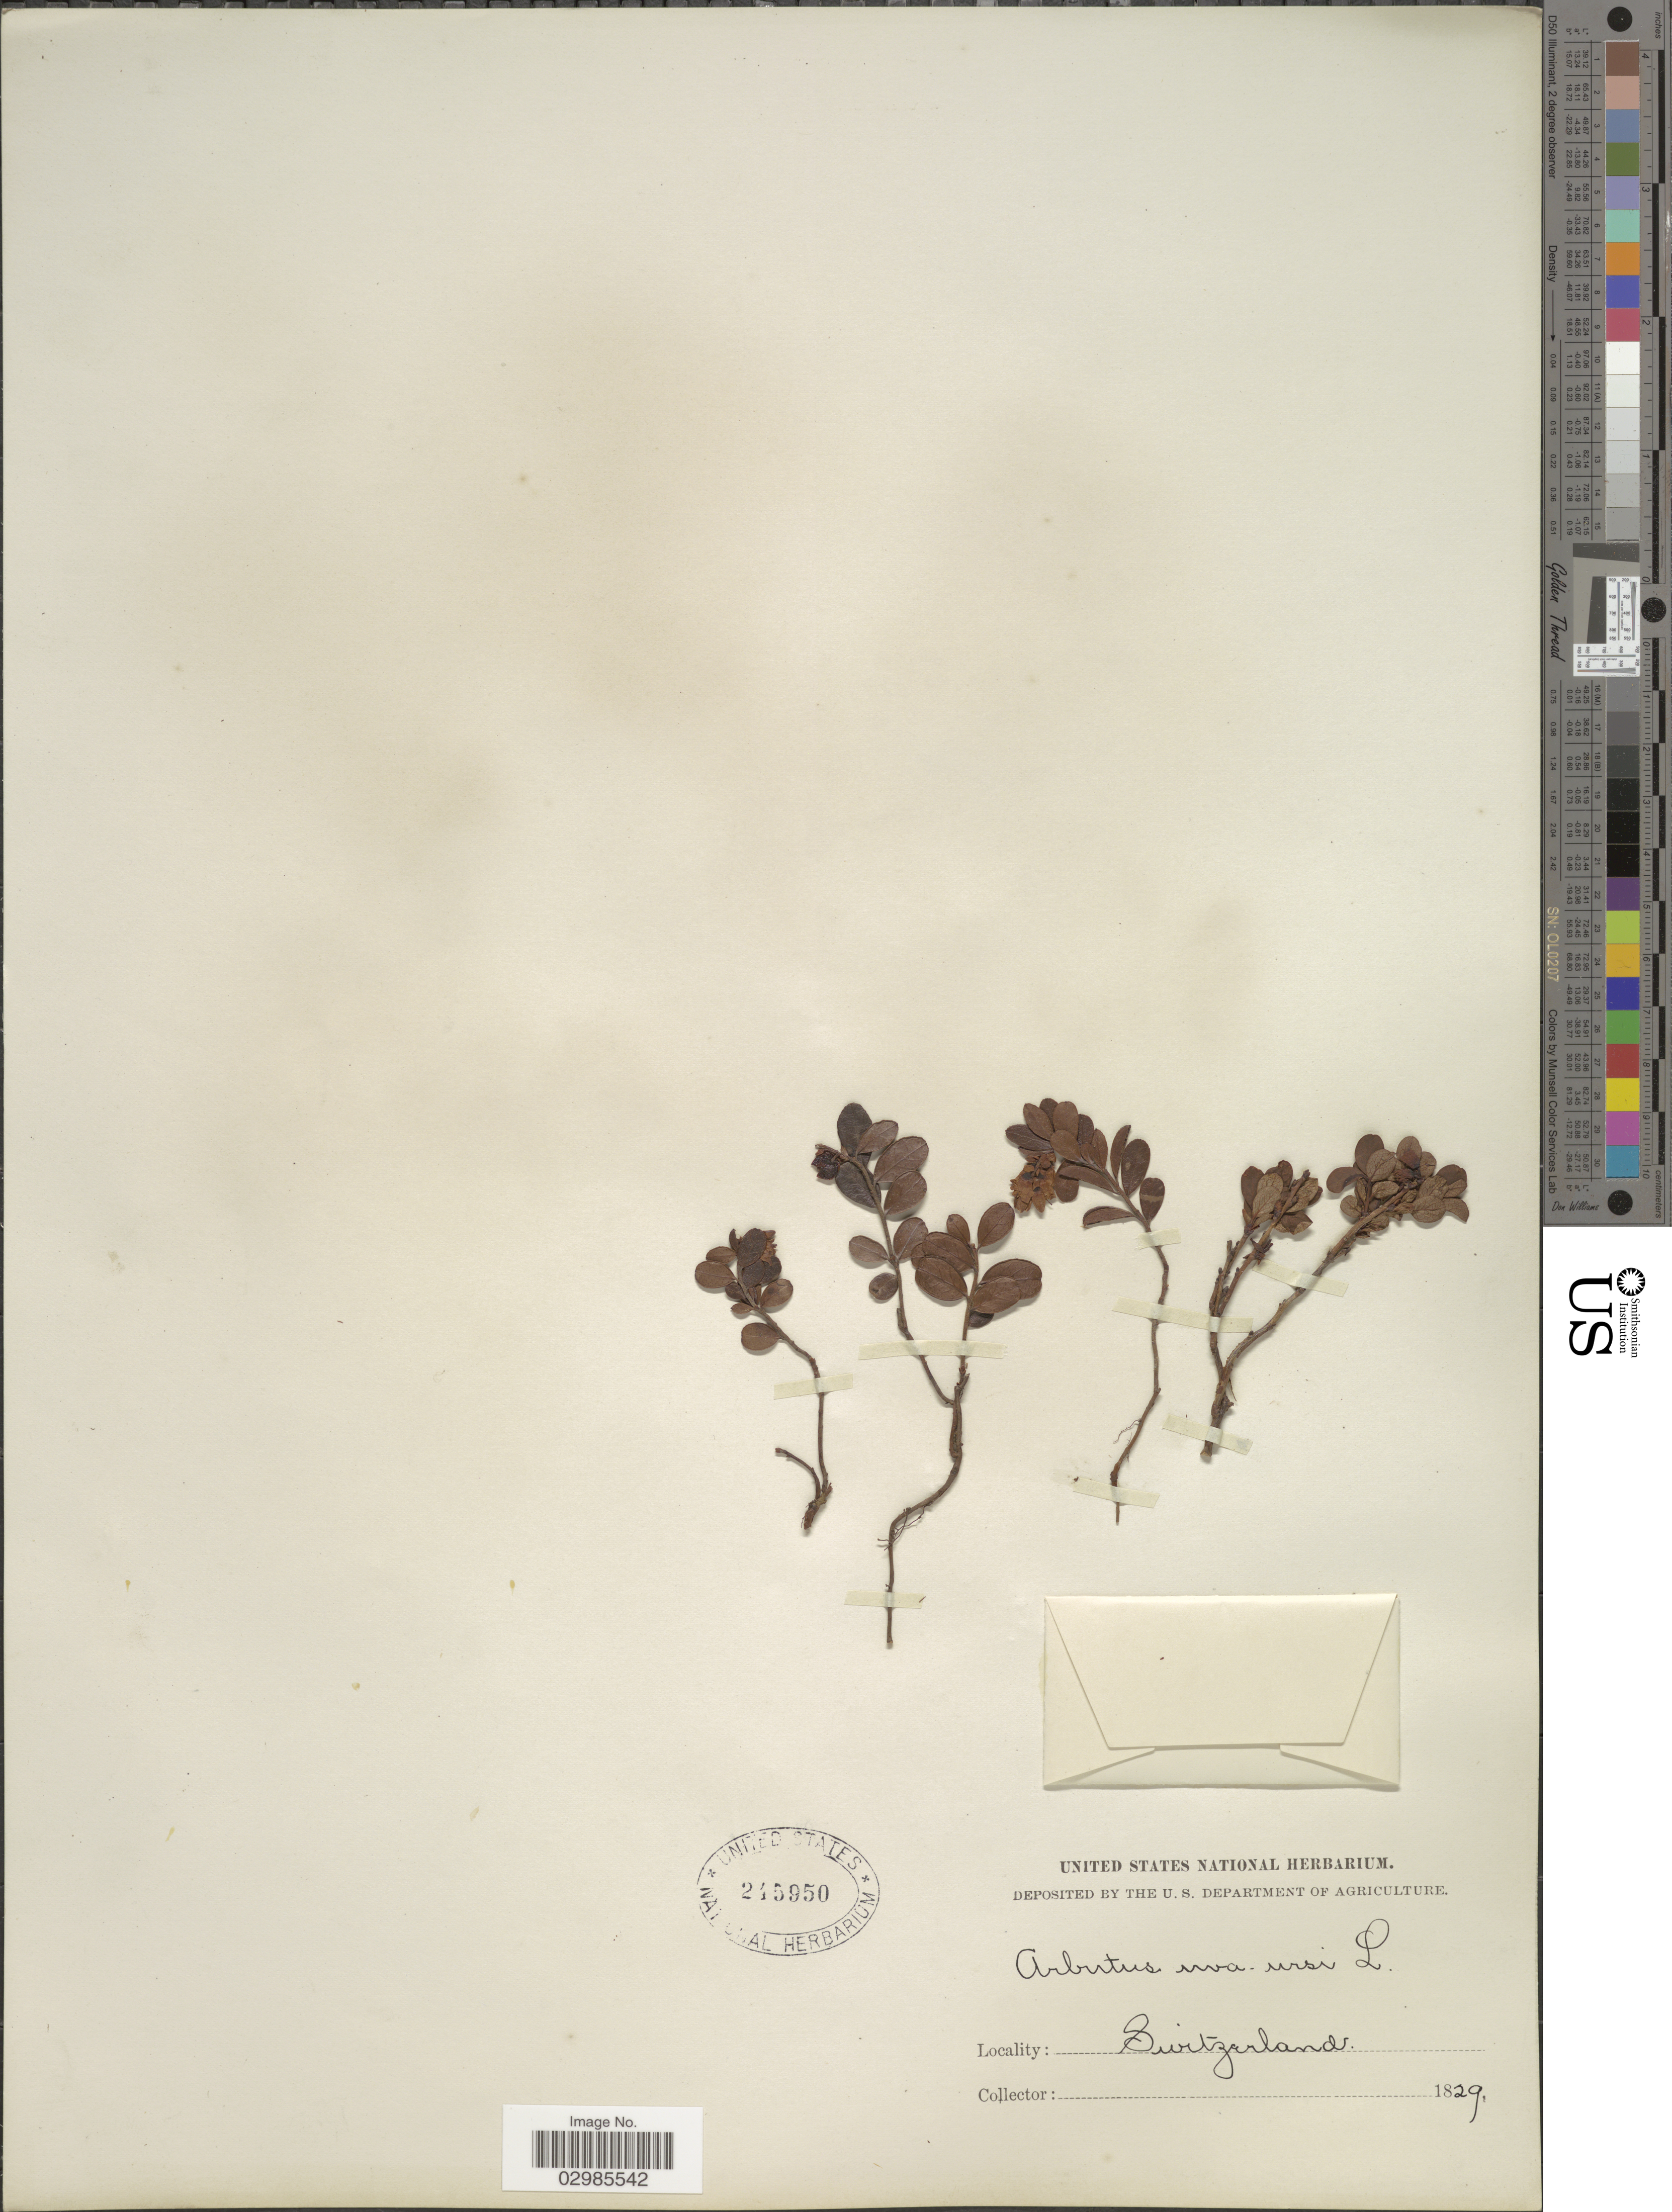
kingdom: Plantae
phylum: Tracheophyta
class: Magnoliopsida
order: Ericales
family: Ericaceae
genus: Arctostaphylos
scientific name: Arctostaphylos uva-ursi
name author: (L.) Spreng.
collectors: ex herb. United States National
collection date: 1829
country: Switzerland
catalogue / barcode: US 245950